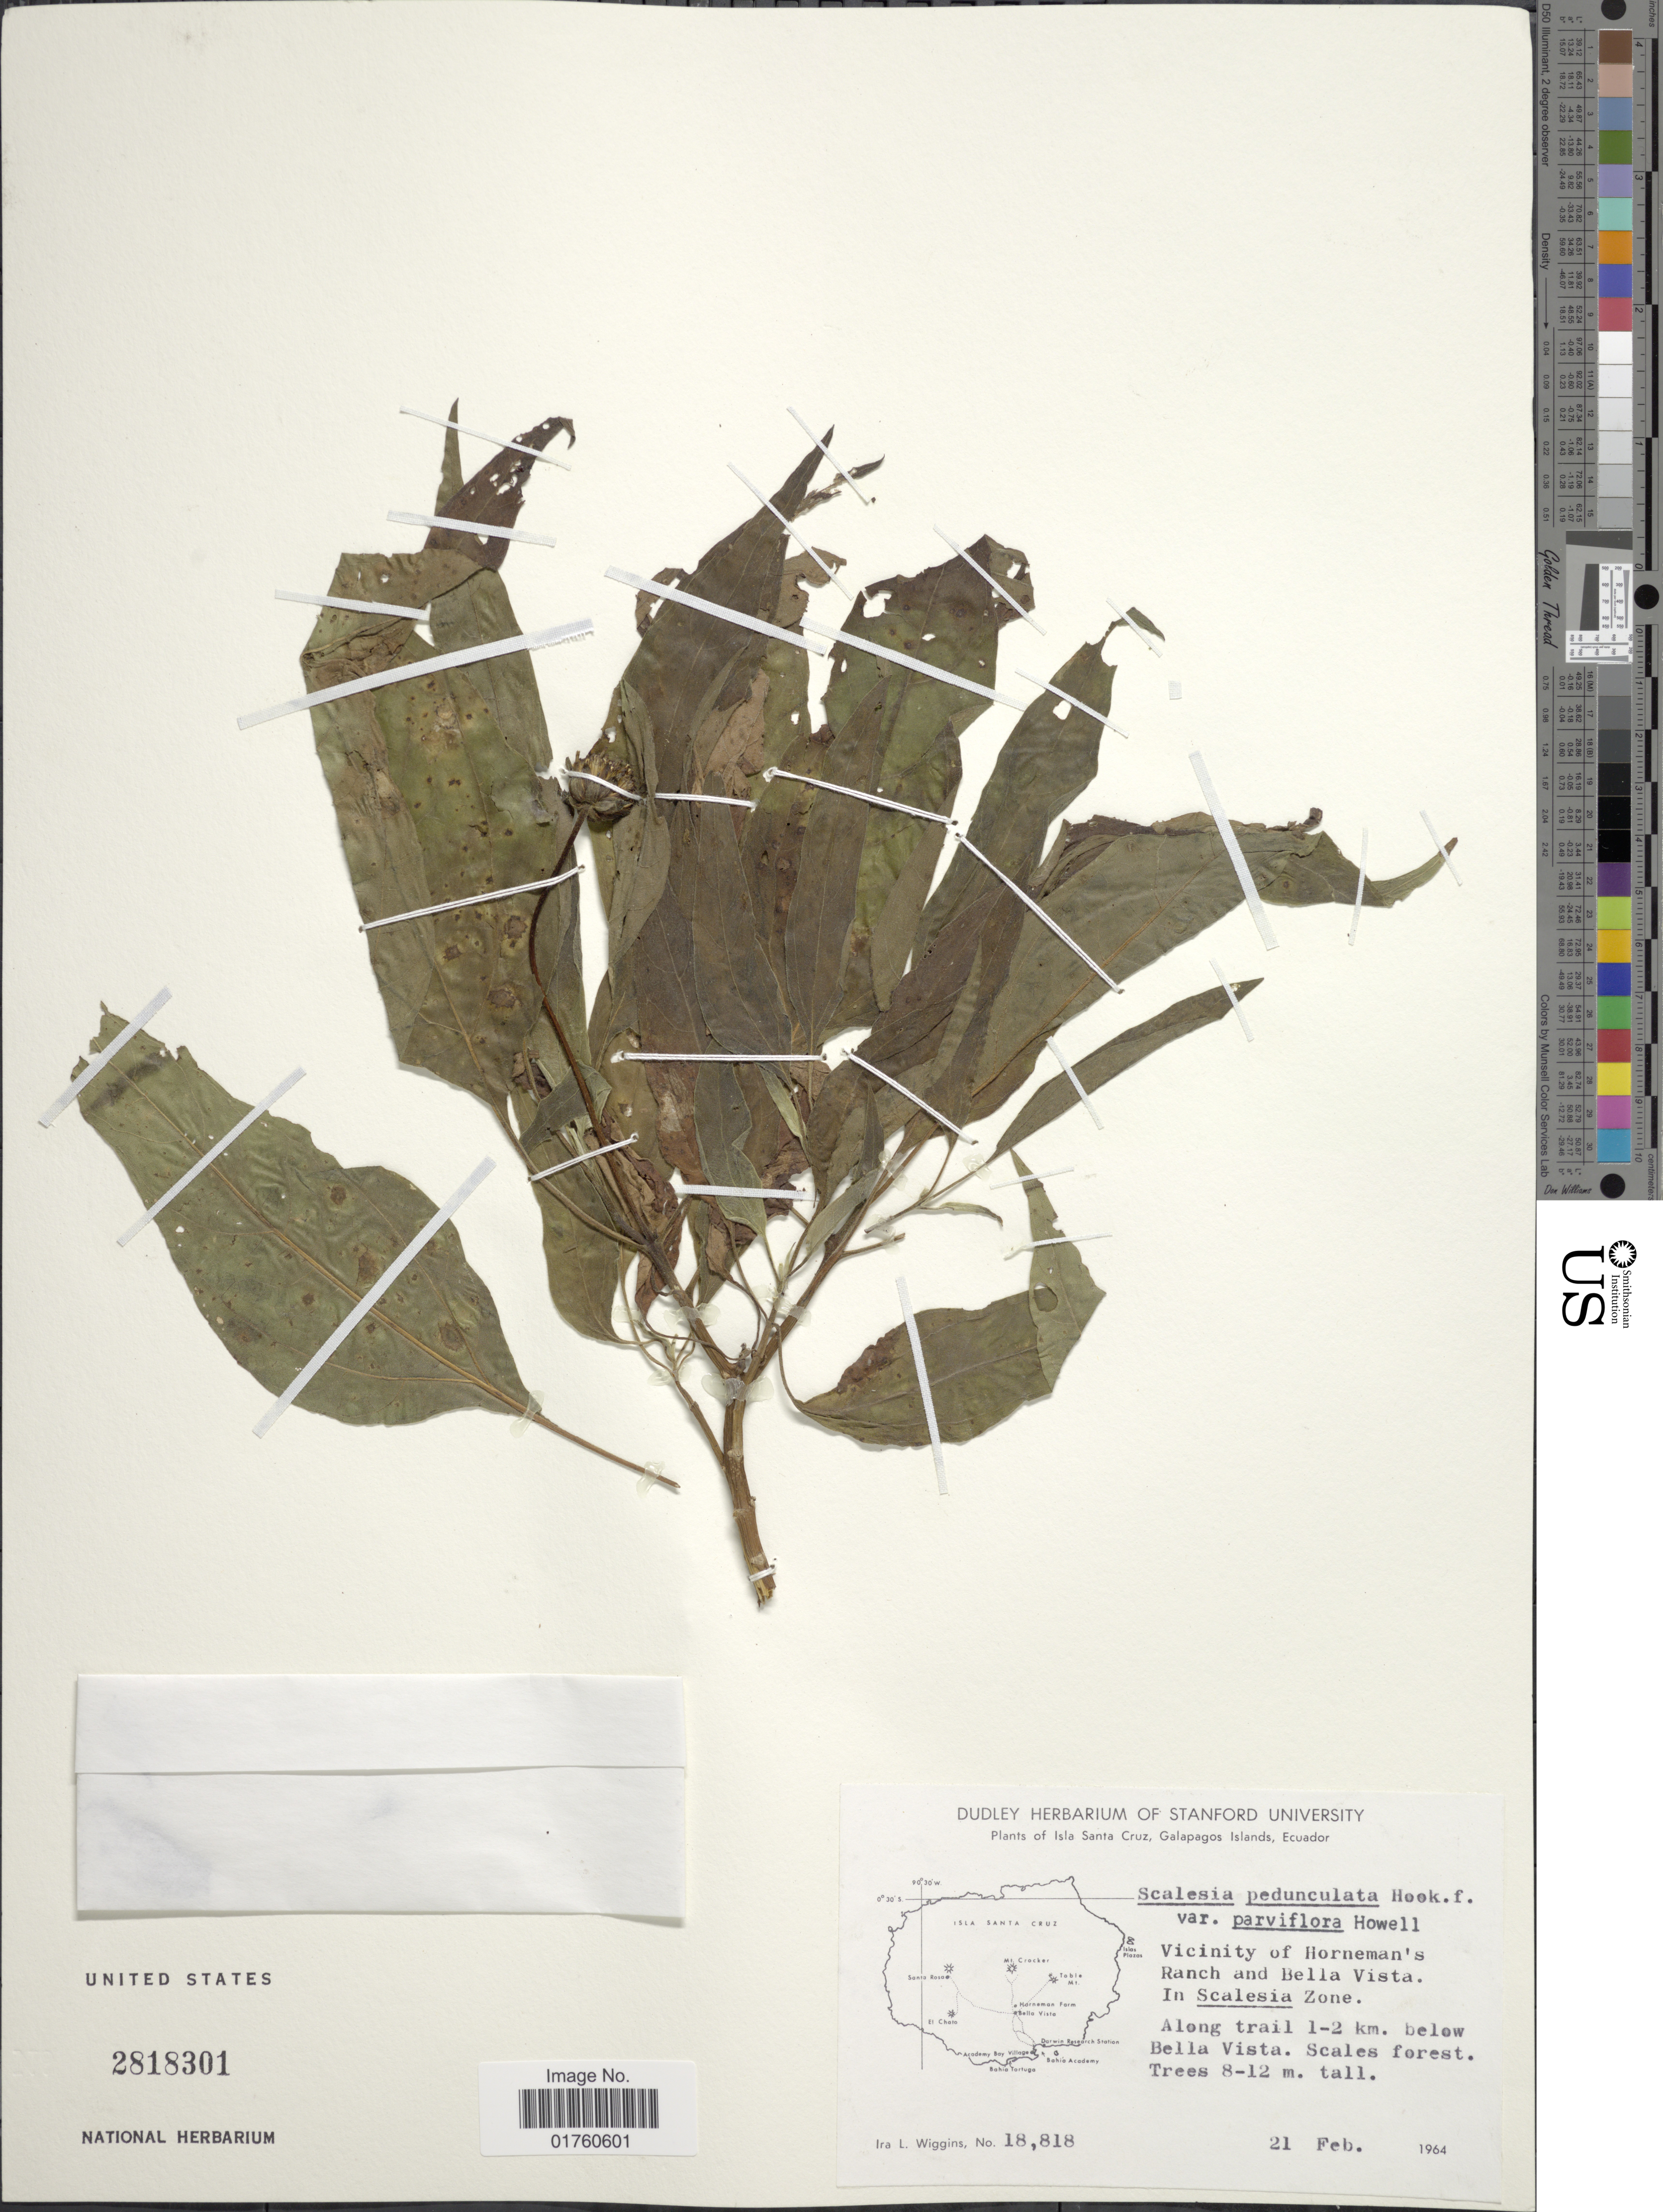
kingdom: Plantae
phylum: Tracheophyta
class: Magnoliopsida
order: Asterales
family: Asteraceae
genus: Scalesia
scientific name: Scalesia pedunculata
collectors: I. L. Wiggins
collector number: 18818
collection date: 1964-02-21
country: Ecuador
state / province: Colón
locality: Isla Santa Cruz, Galapagos Islands, Vicinity of Horneman's Ranch and Bella Vista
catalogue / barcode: US 2818301